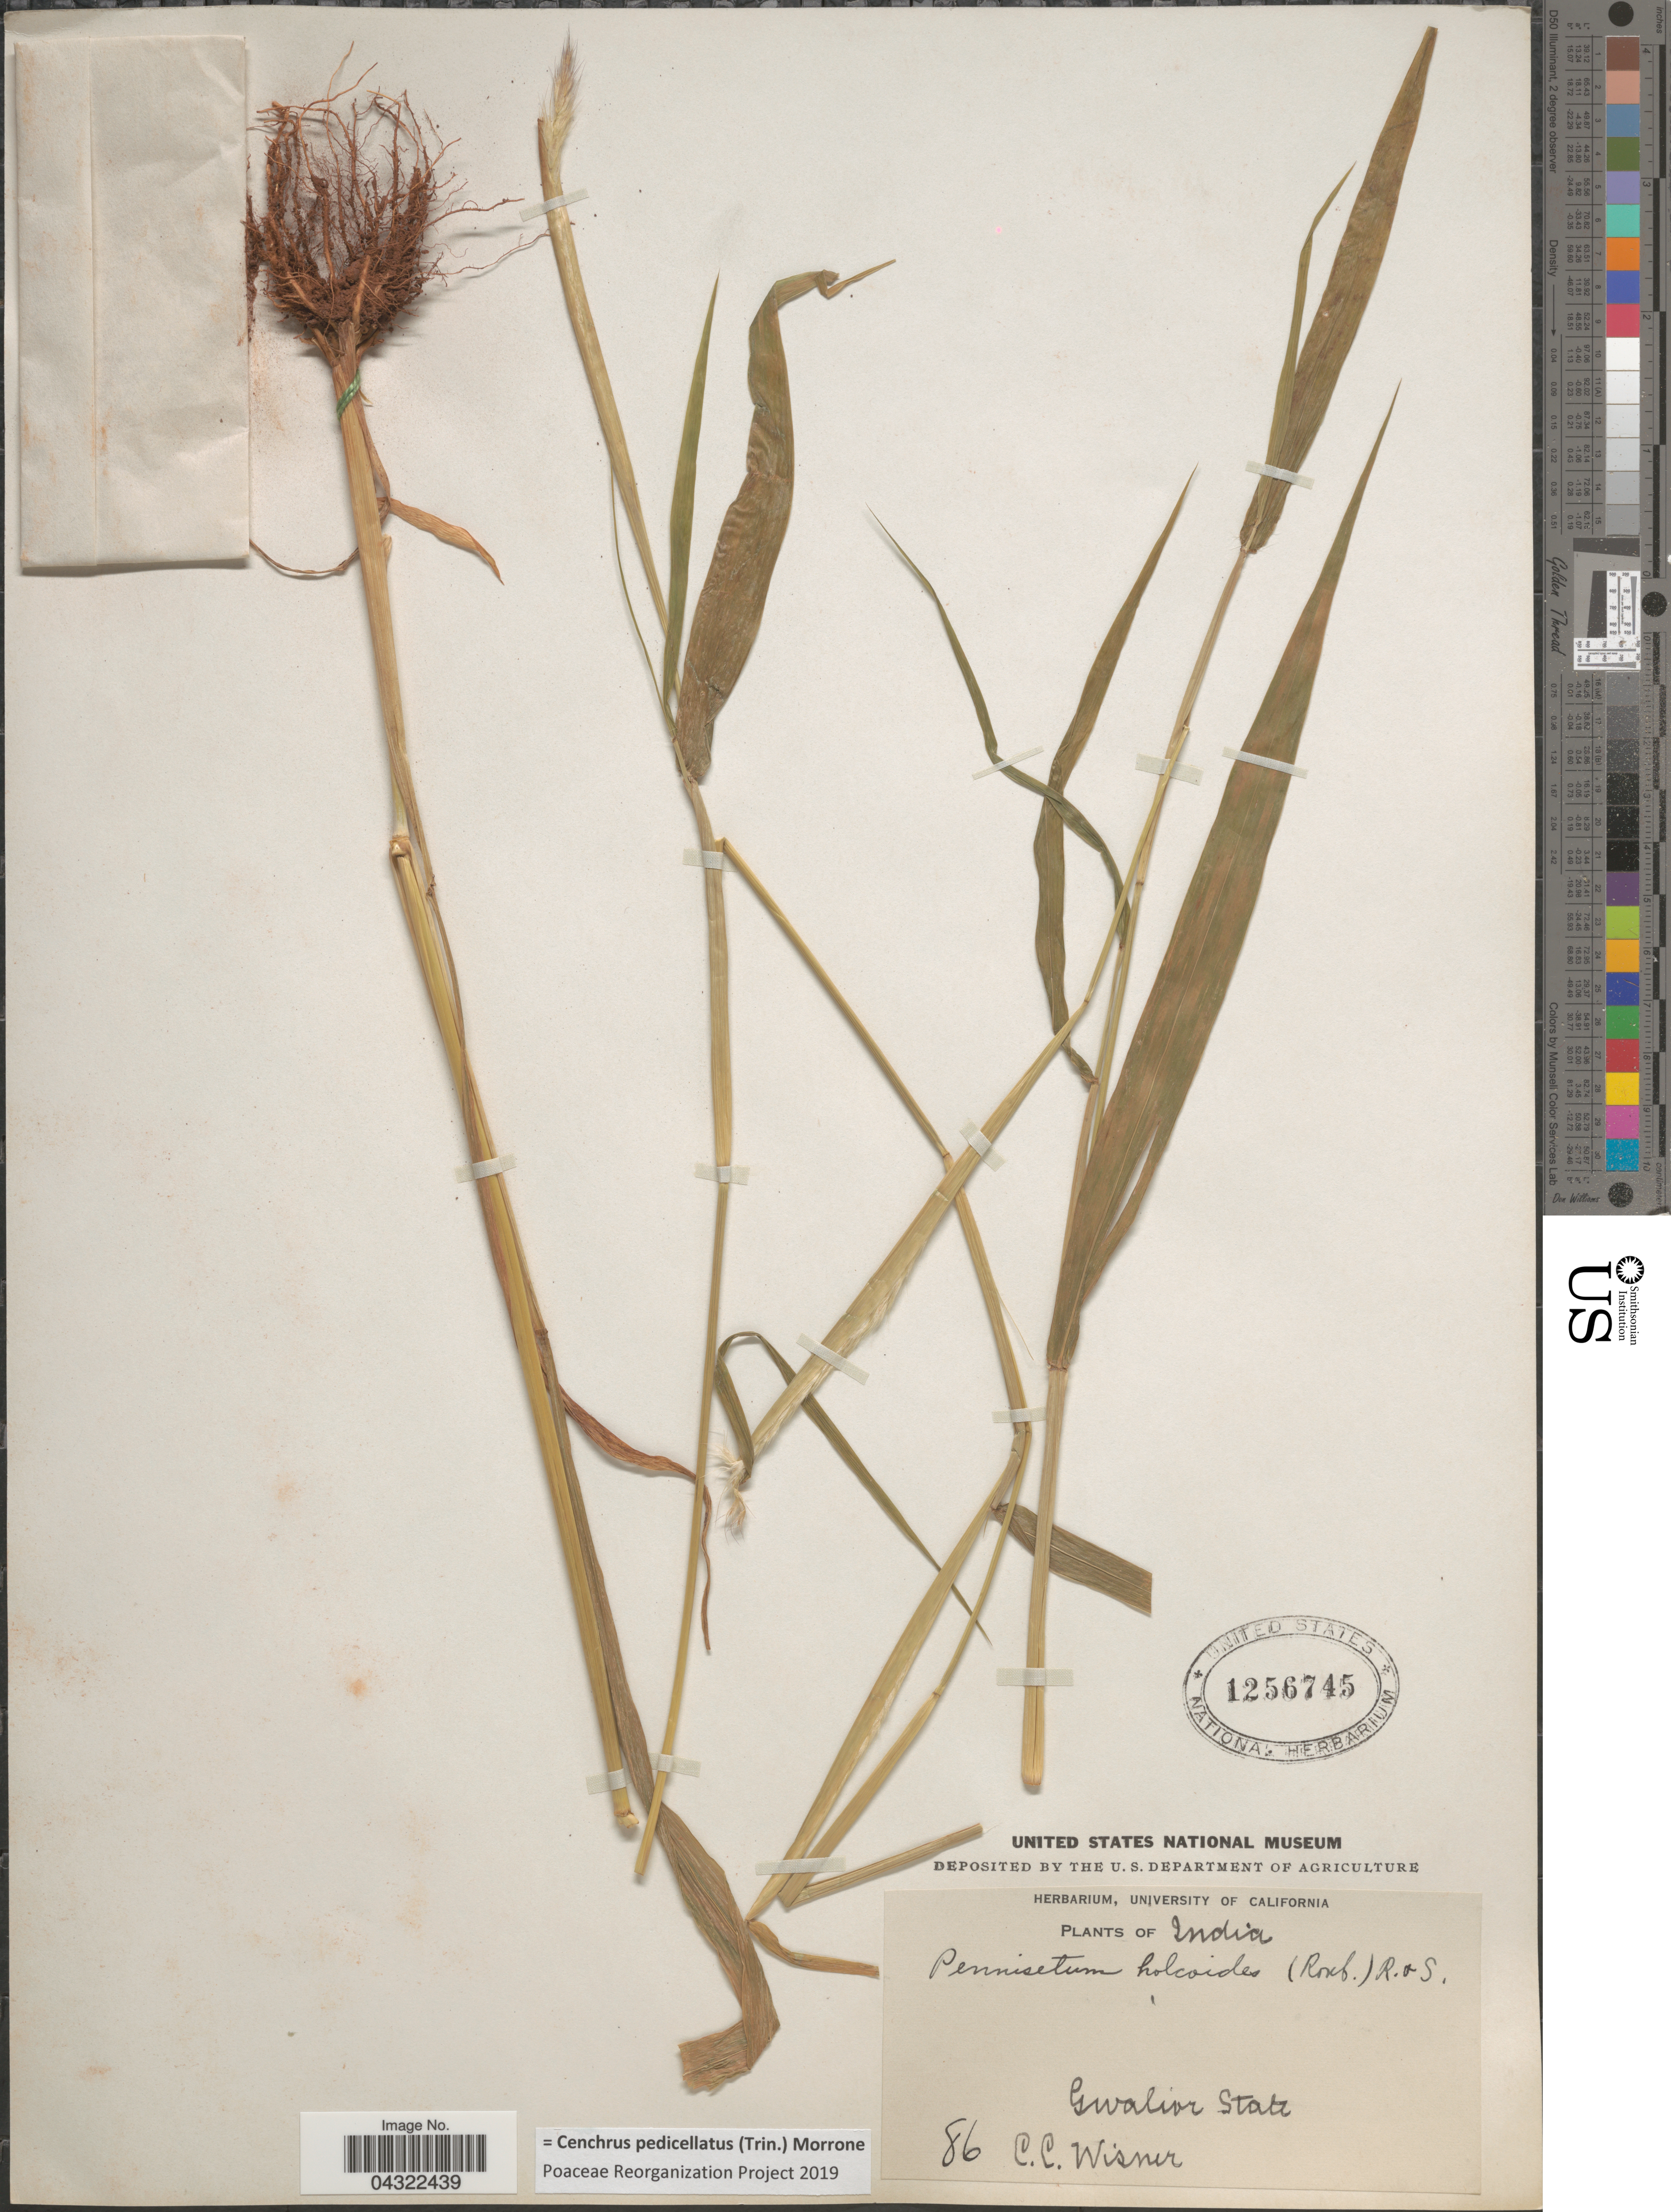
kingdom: Plantae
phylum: Tracheophyta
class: Liliopsida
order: Poales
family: Poaceae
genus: Cenchrus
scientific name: Cenchrus pedicellatus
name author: (Trin.) Morrone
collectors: C. Wisner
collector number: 86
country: India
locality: Gwalior State.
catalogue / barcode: US 1256745